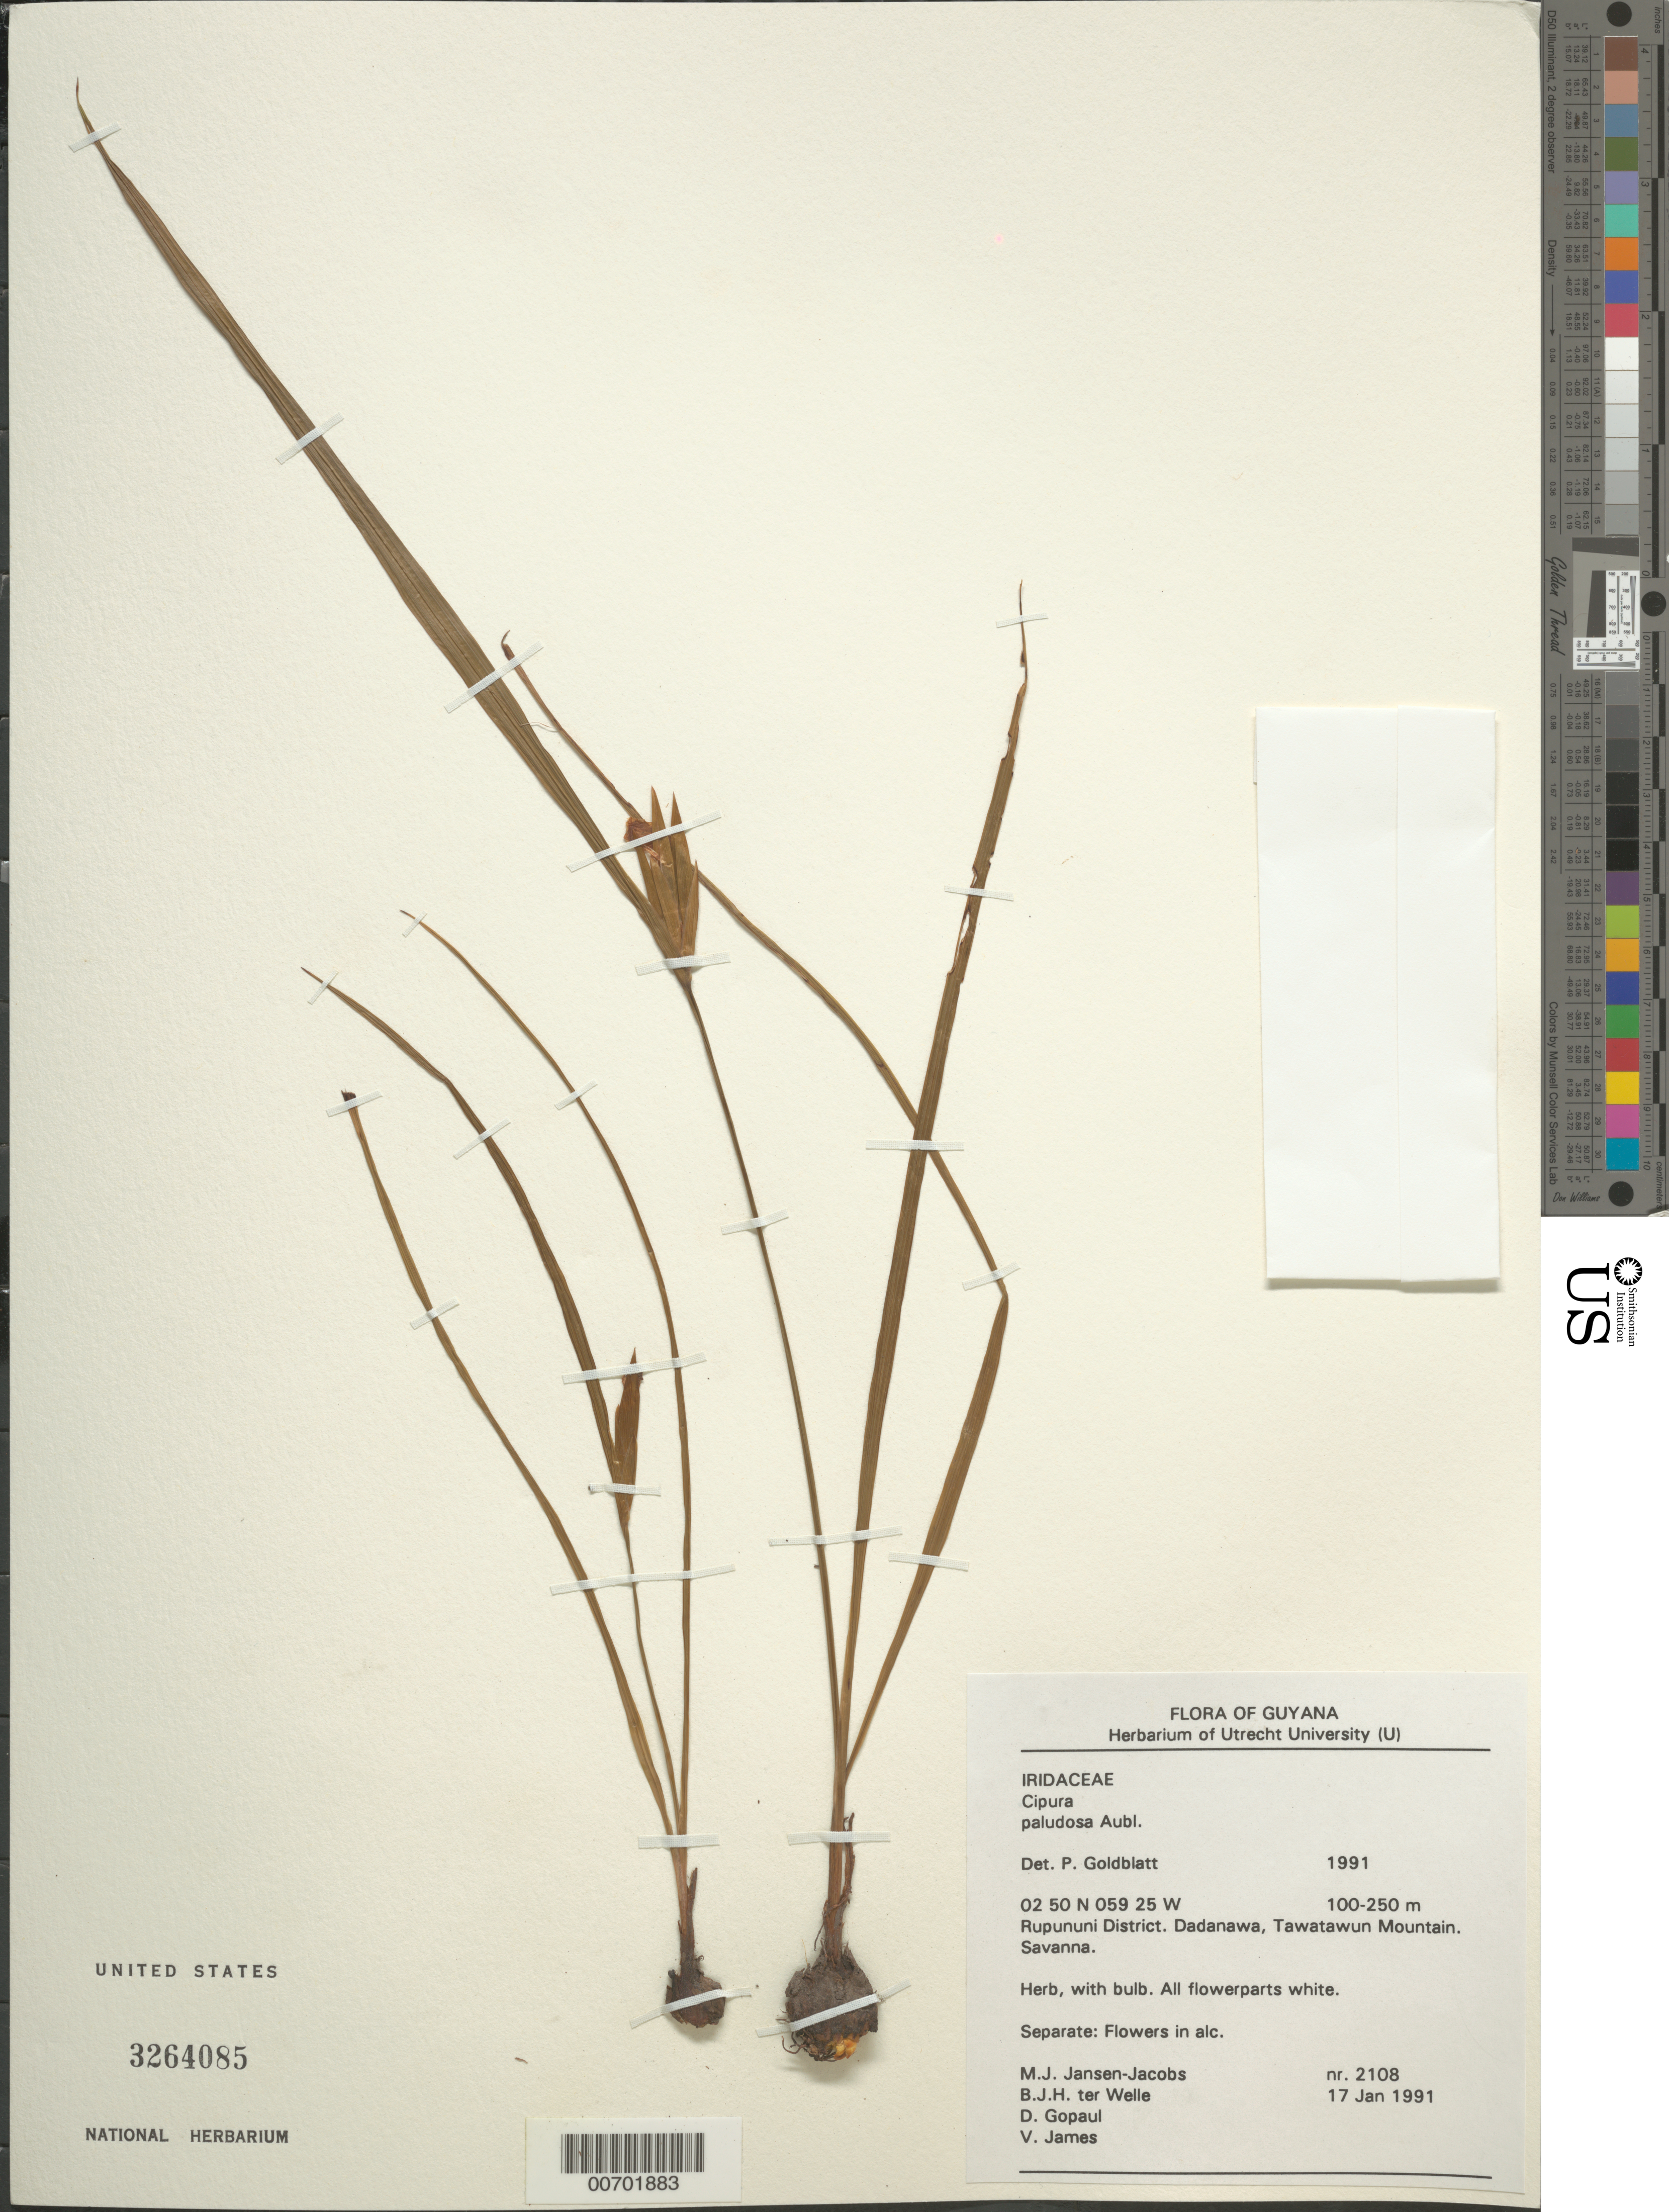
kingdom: Plantae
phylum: Tracheophyta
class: Liliopsida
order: Asparagales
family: Iridaceae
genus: Cipura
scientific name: Cipura paludosa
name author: Aubl.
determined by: Goldblatt, P.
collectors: M. J. Jansen-Jacobs, B. Welle, D. Gopaul & V. James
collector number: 2108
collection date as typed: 17-Jan-91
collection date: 1991-01-17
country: Guyana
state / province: U. Takutu-U. Essequibo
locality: Tawatawun Mountain, Dadanawa, Rupununi District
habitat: Savanna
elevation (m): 100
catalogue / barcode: US 3264085